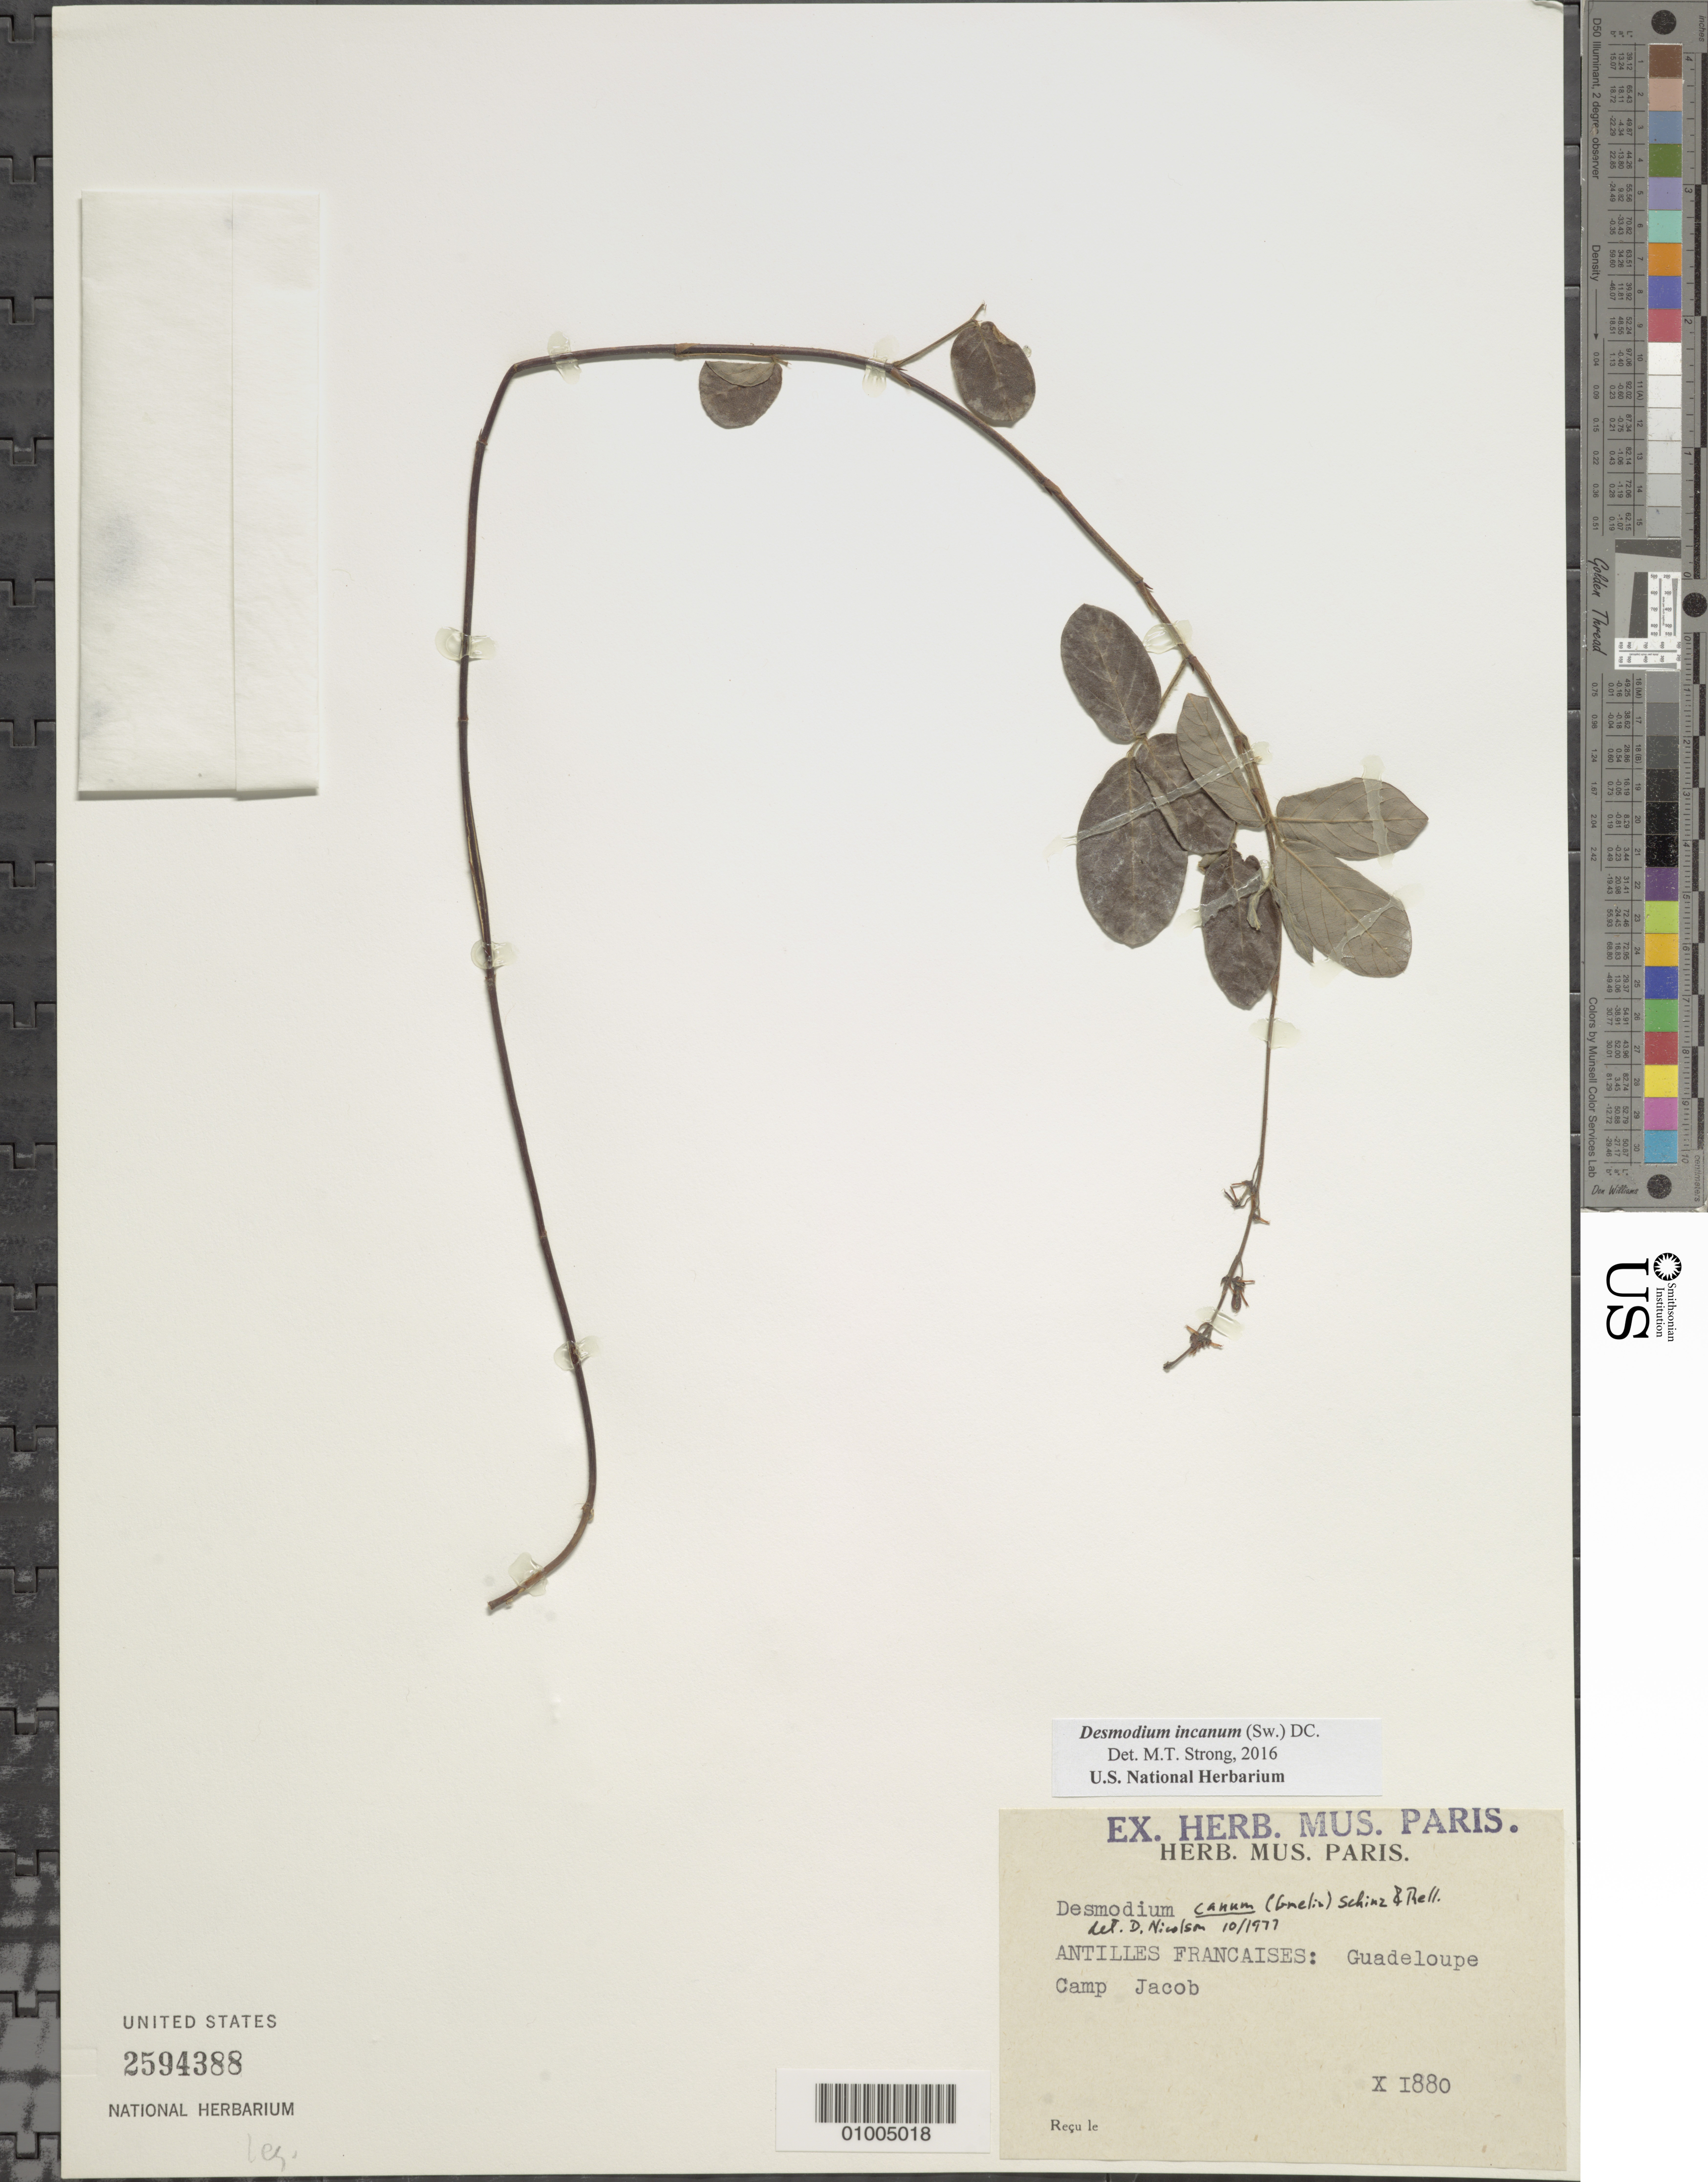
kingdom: Plantae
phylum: Tracheophyta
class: Magnoliopsida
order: Fabales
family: Fabaceae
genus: Desmodium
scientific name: Desmodium incanum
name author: (Sw.) DC.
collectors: J. Camp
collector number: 1800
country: Guadeloupe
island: Basse Terre [Guadeloupe]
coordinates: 0 N, 0 E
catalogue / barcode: US 2594388